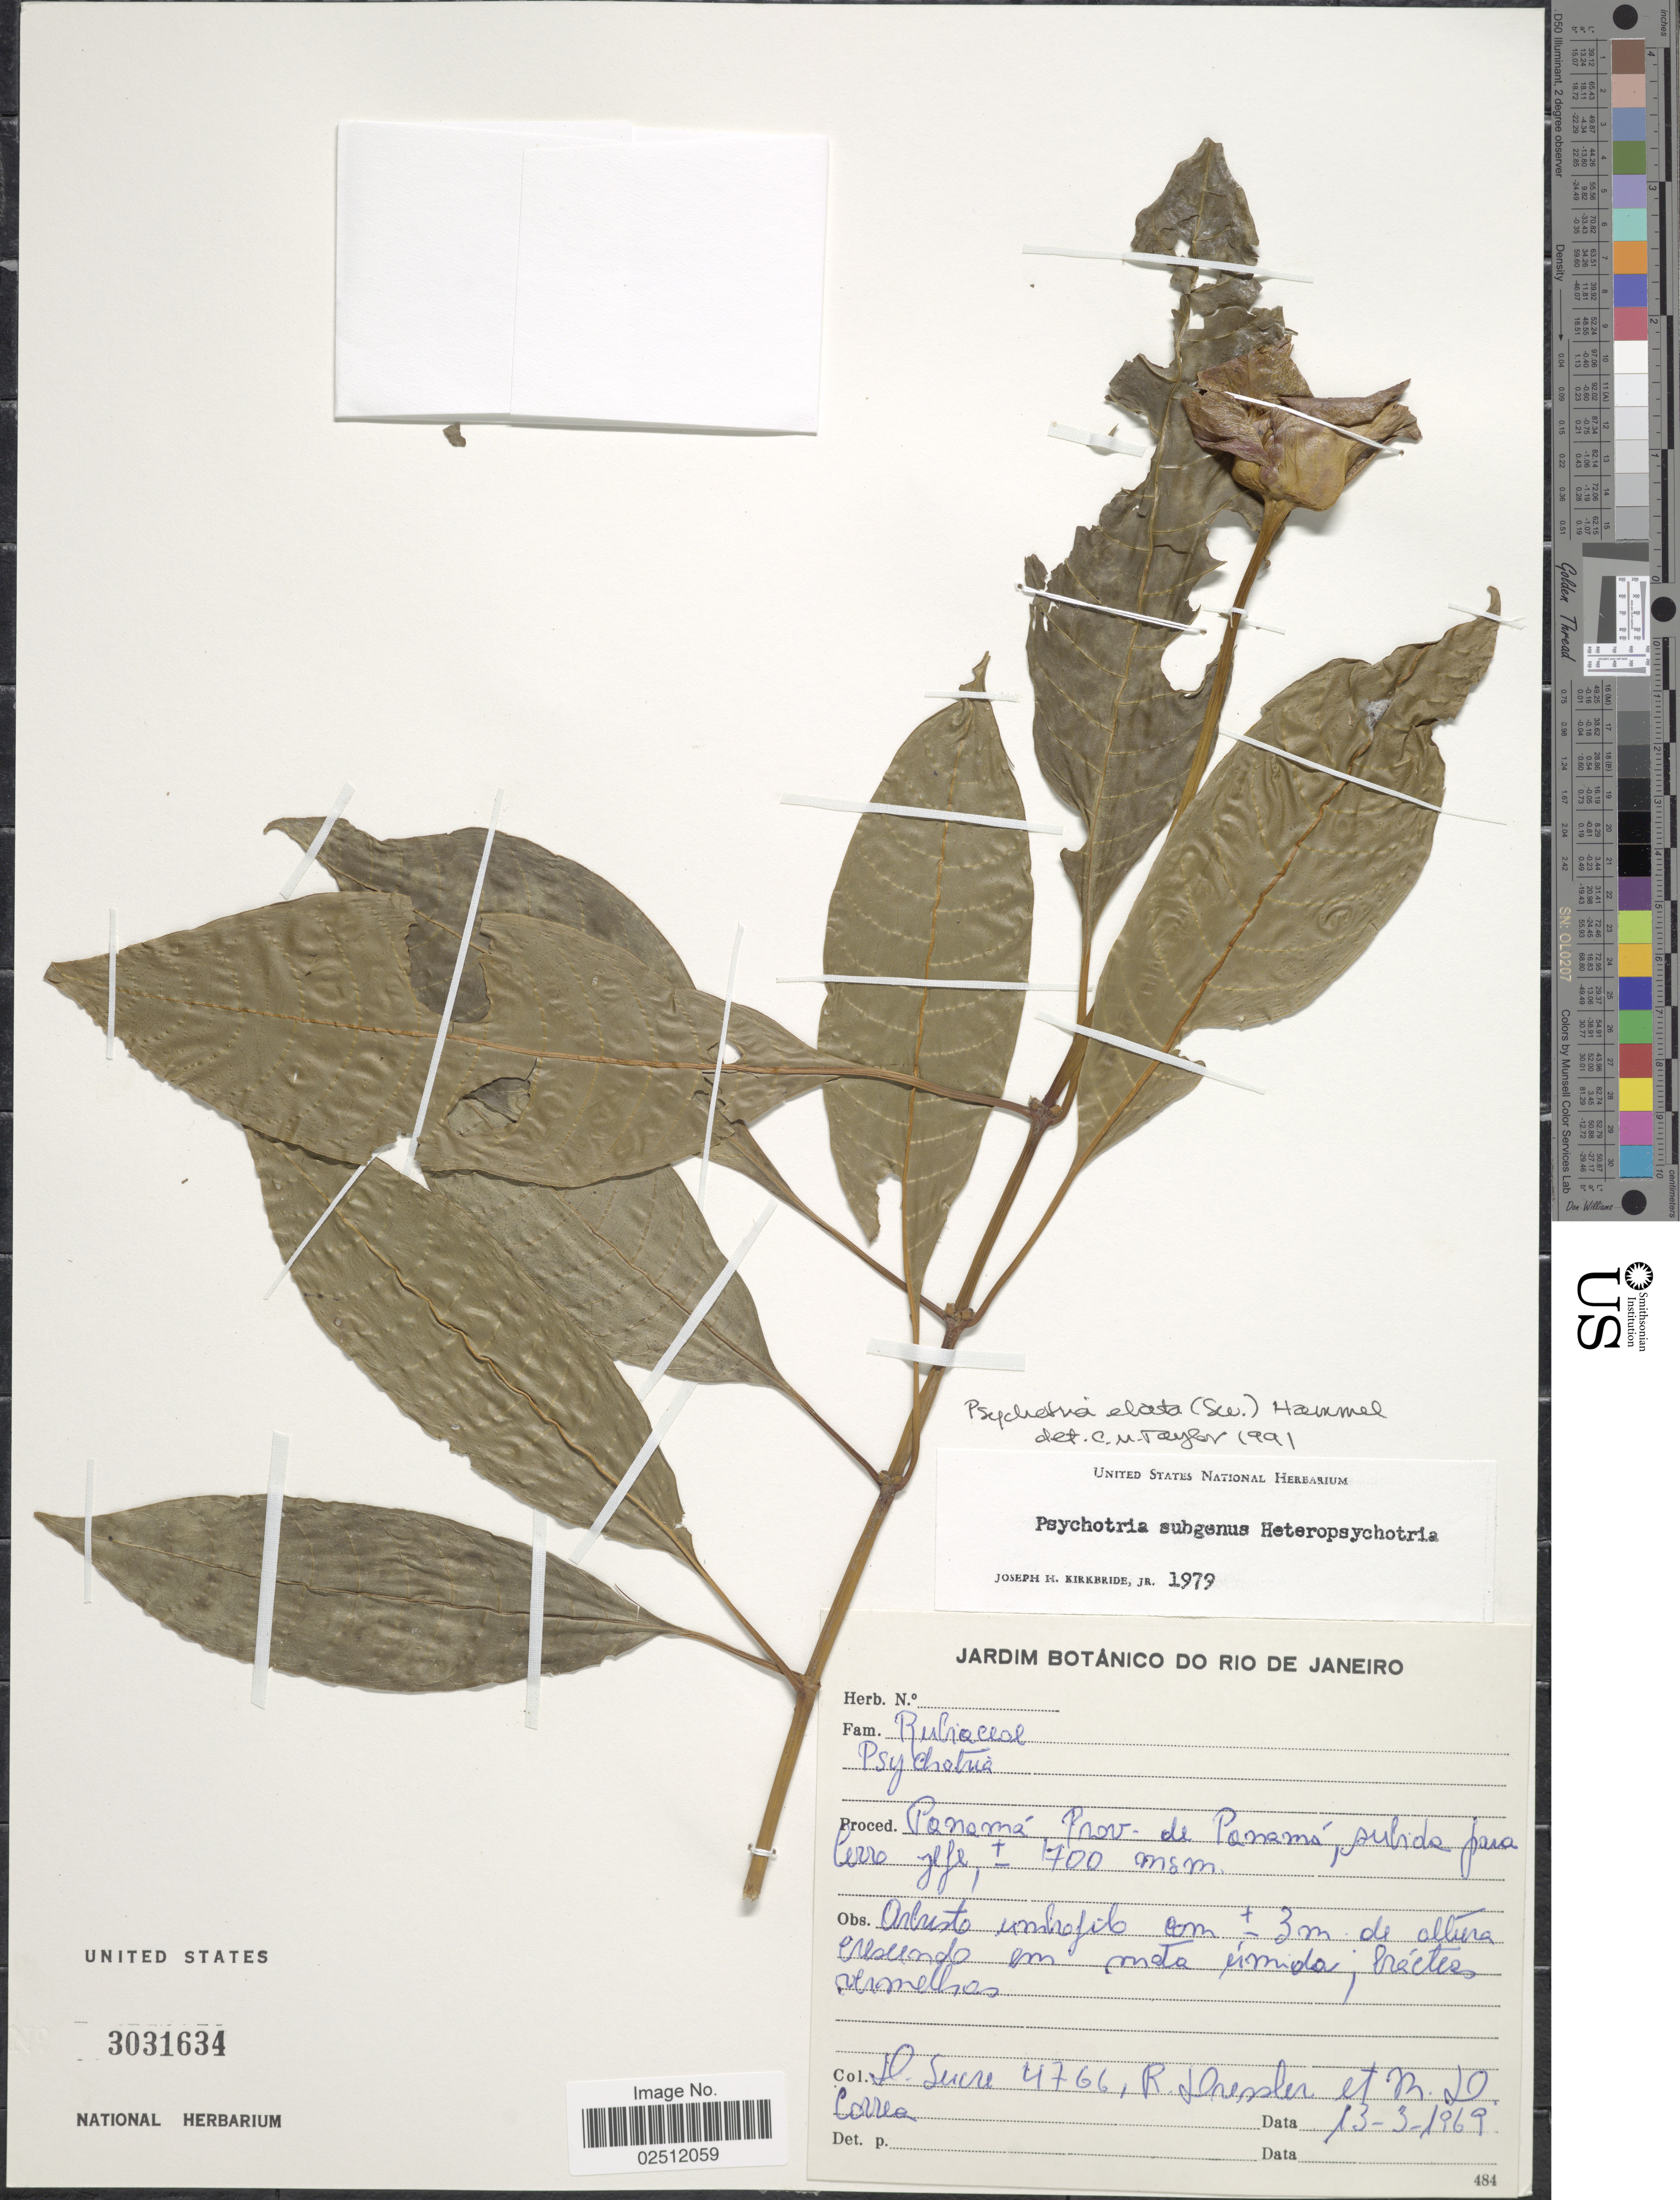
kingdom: Plantae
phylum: Tracheophyta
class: Magnoliopsida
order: Gentianales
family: Rubiaceae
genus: Psychotria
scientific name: Psychotria elata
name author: (Sw.) Hammel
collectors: D. Sucre, R. Dressler, R. Dressler & M. D. Corrêa-A.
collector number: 4766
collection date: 1969-03-13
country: Panama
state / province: Panamá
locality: Subido para Cerro Jefe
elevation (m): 700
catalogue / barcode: US 3031634